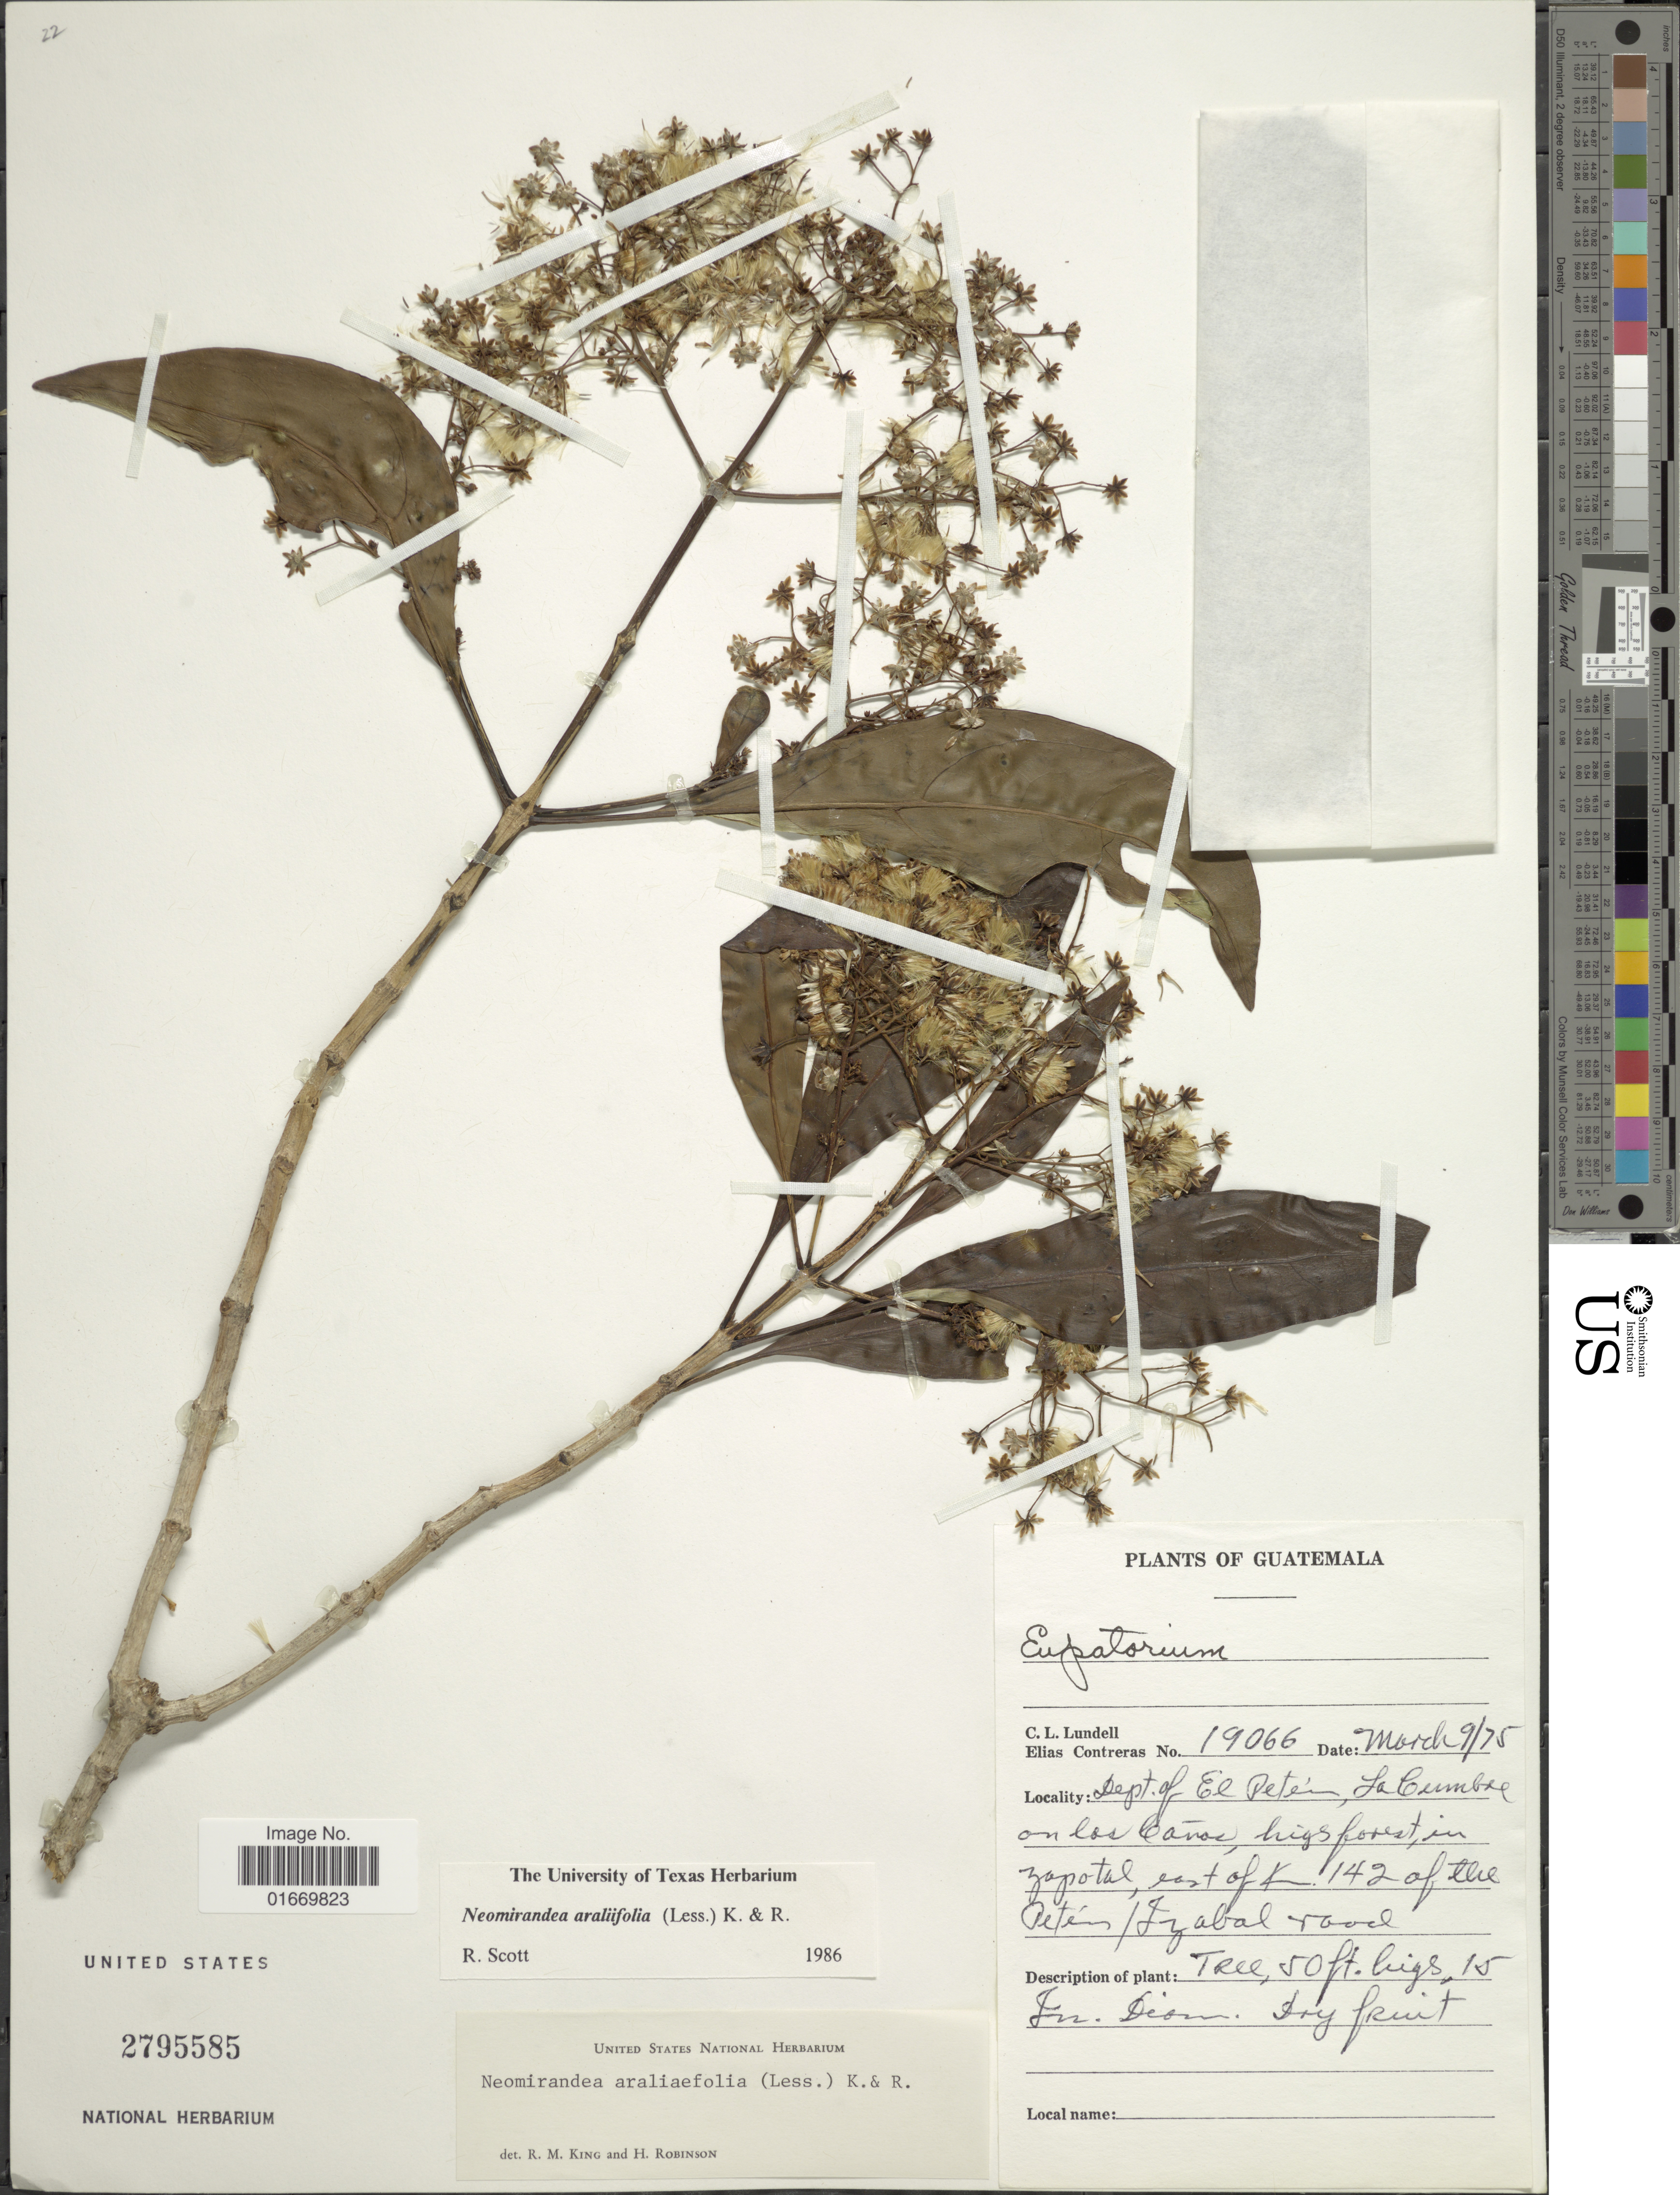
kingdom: Plantae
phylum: Tracheophyta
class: Magnoliopsida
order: Asterales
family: Asteraceae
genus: Neomirandea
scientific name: Neomirandea araliaefolia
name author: (Less.) R.M. King & H. Rob.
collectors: C. L. Lundell & E. Contreras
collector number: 19066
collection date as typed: Transcribed d/m/y: 9/3/75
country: Guatemala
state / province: El Petén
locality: La Cumbre on los Caños, high forest in Zapotal, east of K 142 of the Petén/Izabal road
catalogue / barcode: US 2795585